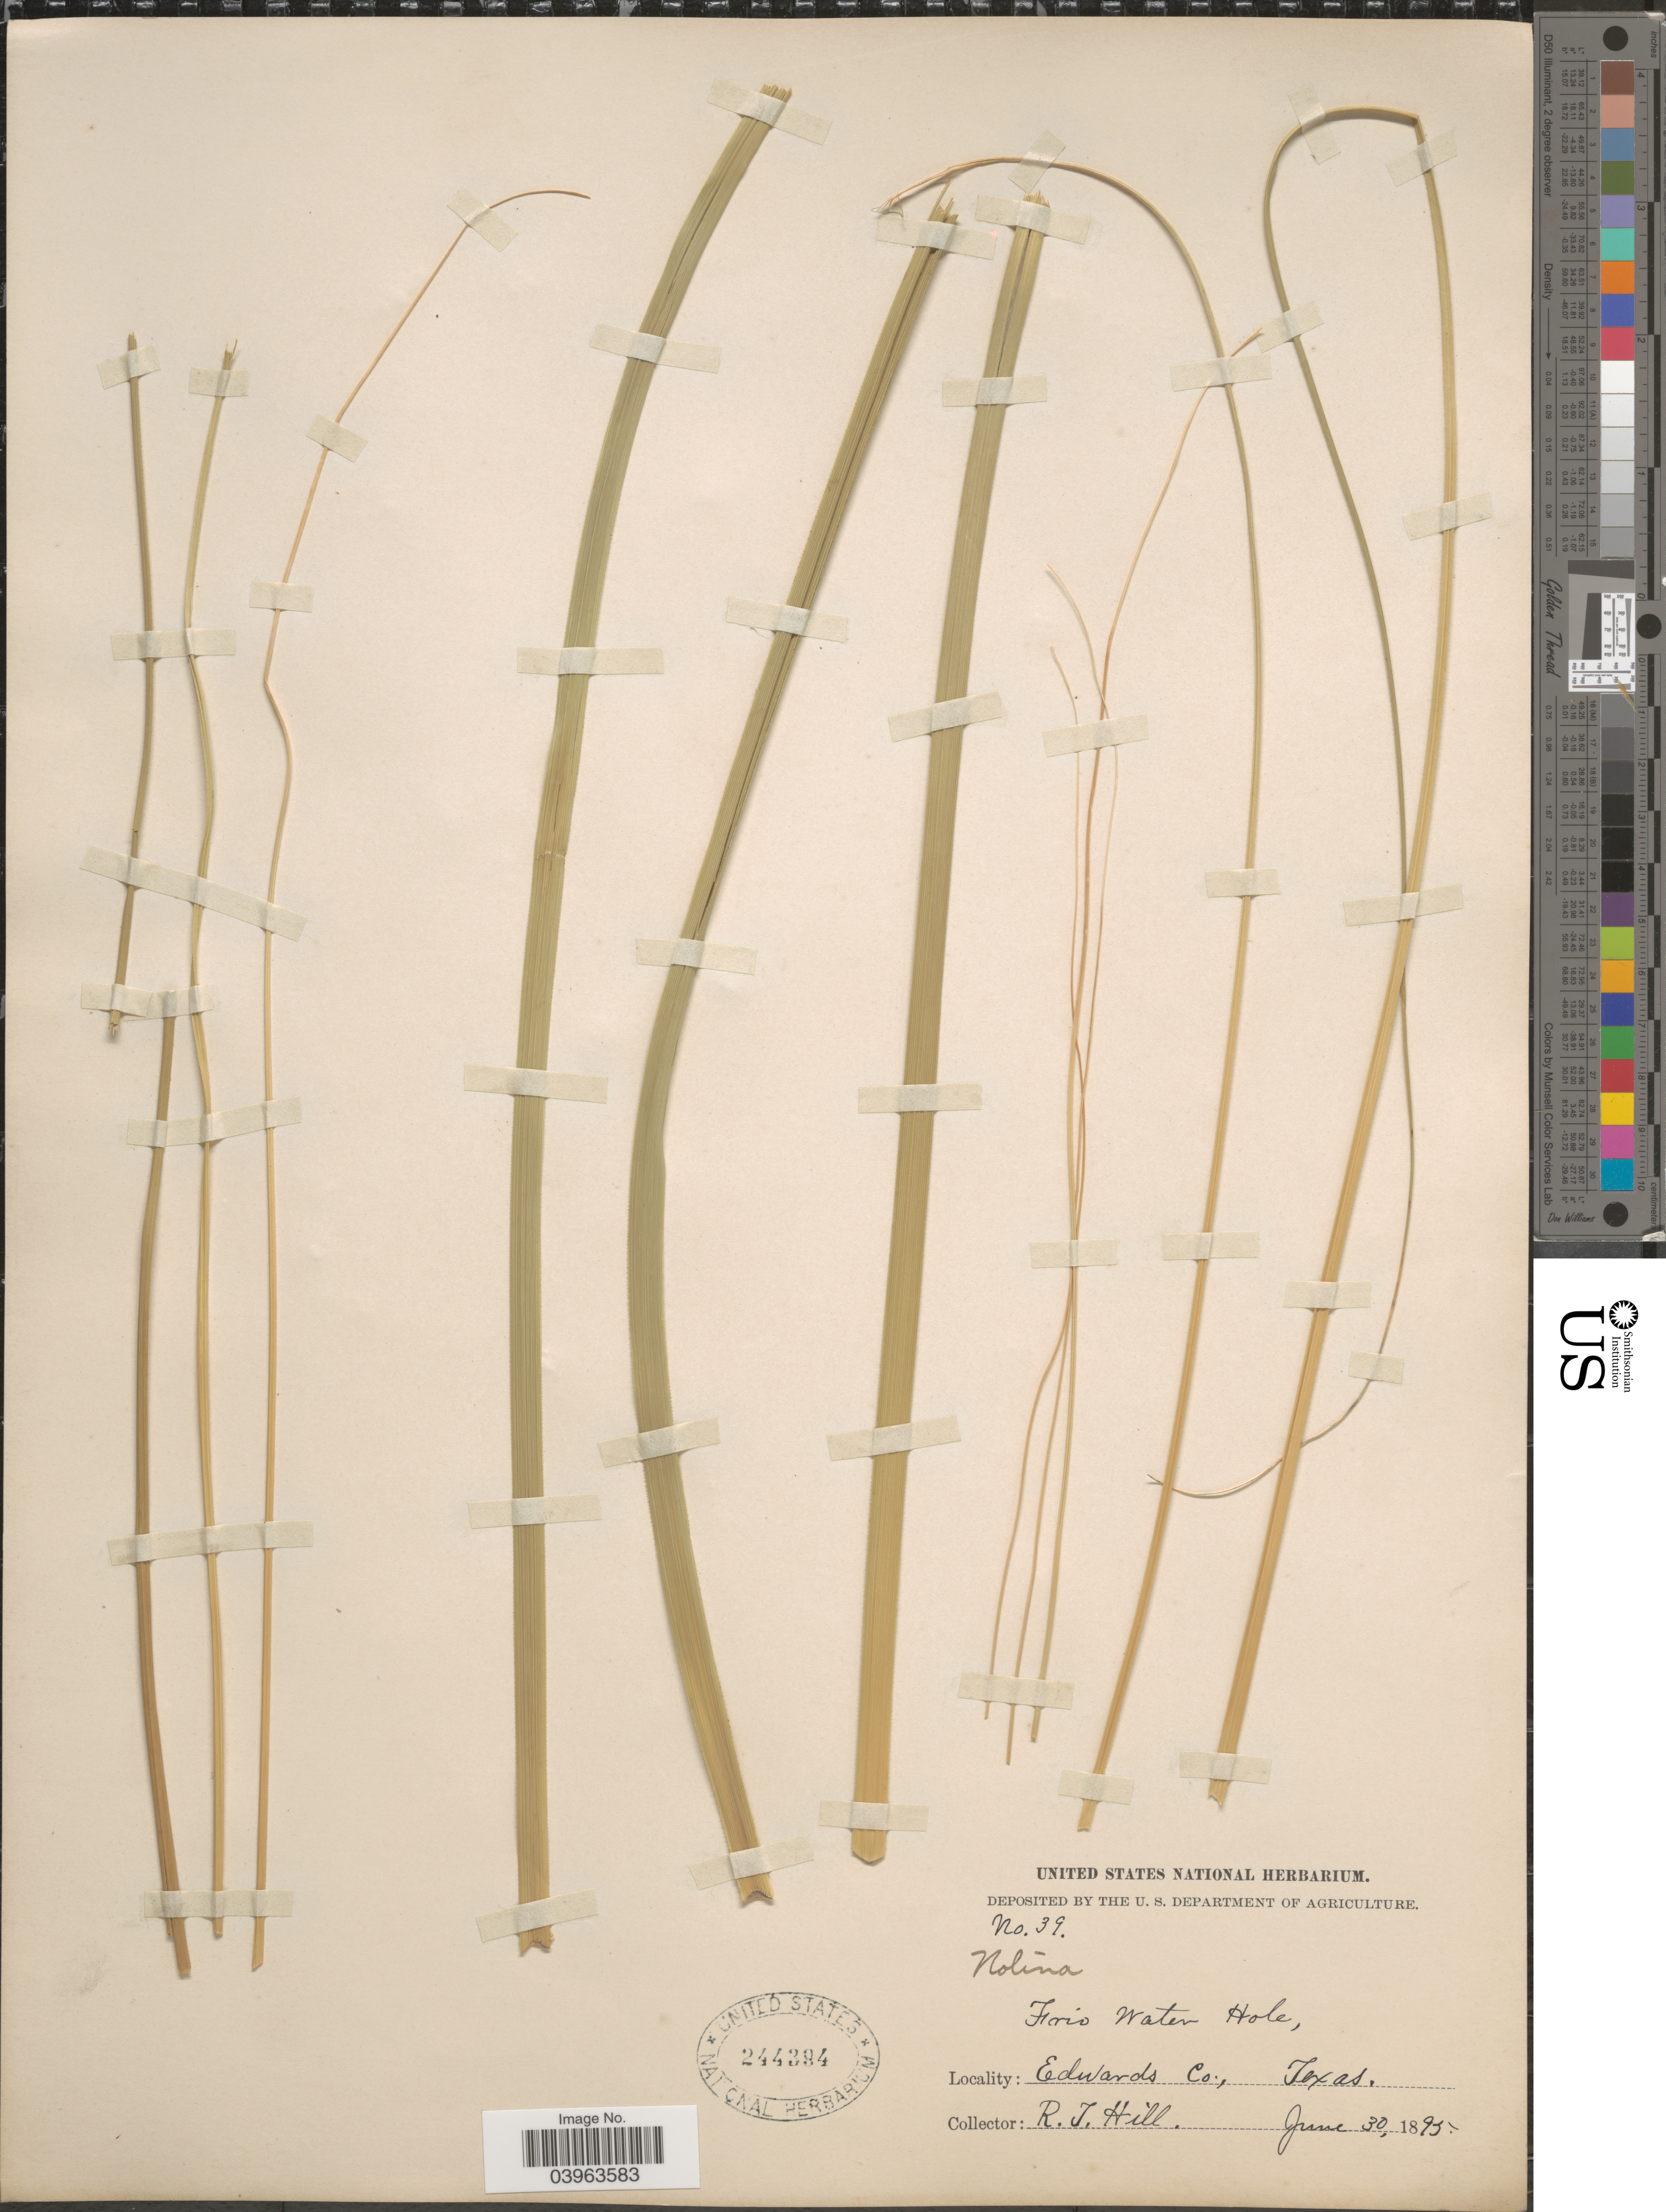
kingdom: Plantae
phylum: Tracheophyta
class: Liliopsida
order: Asparagales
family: Asparagaceae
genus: Nolina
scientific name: Nolina lindheimeriana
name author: (Scheele) S. Watson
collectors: R. J. Hill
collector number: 39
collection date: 1895-06-30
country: United States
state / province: Texas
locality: Frio Water Hole, Edwards Co.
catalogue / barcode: US 244394